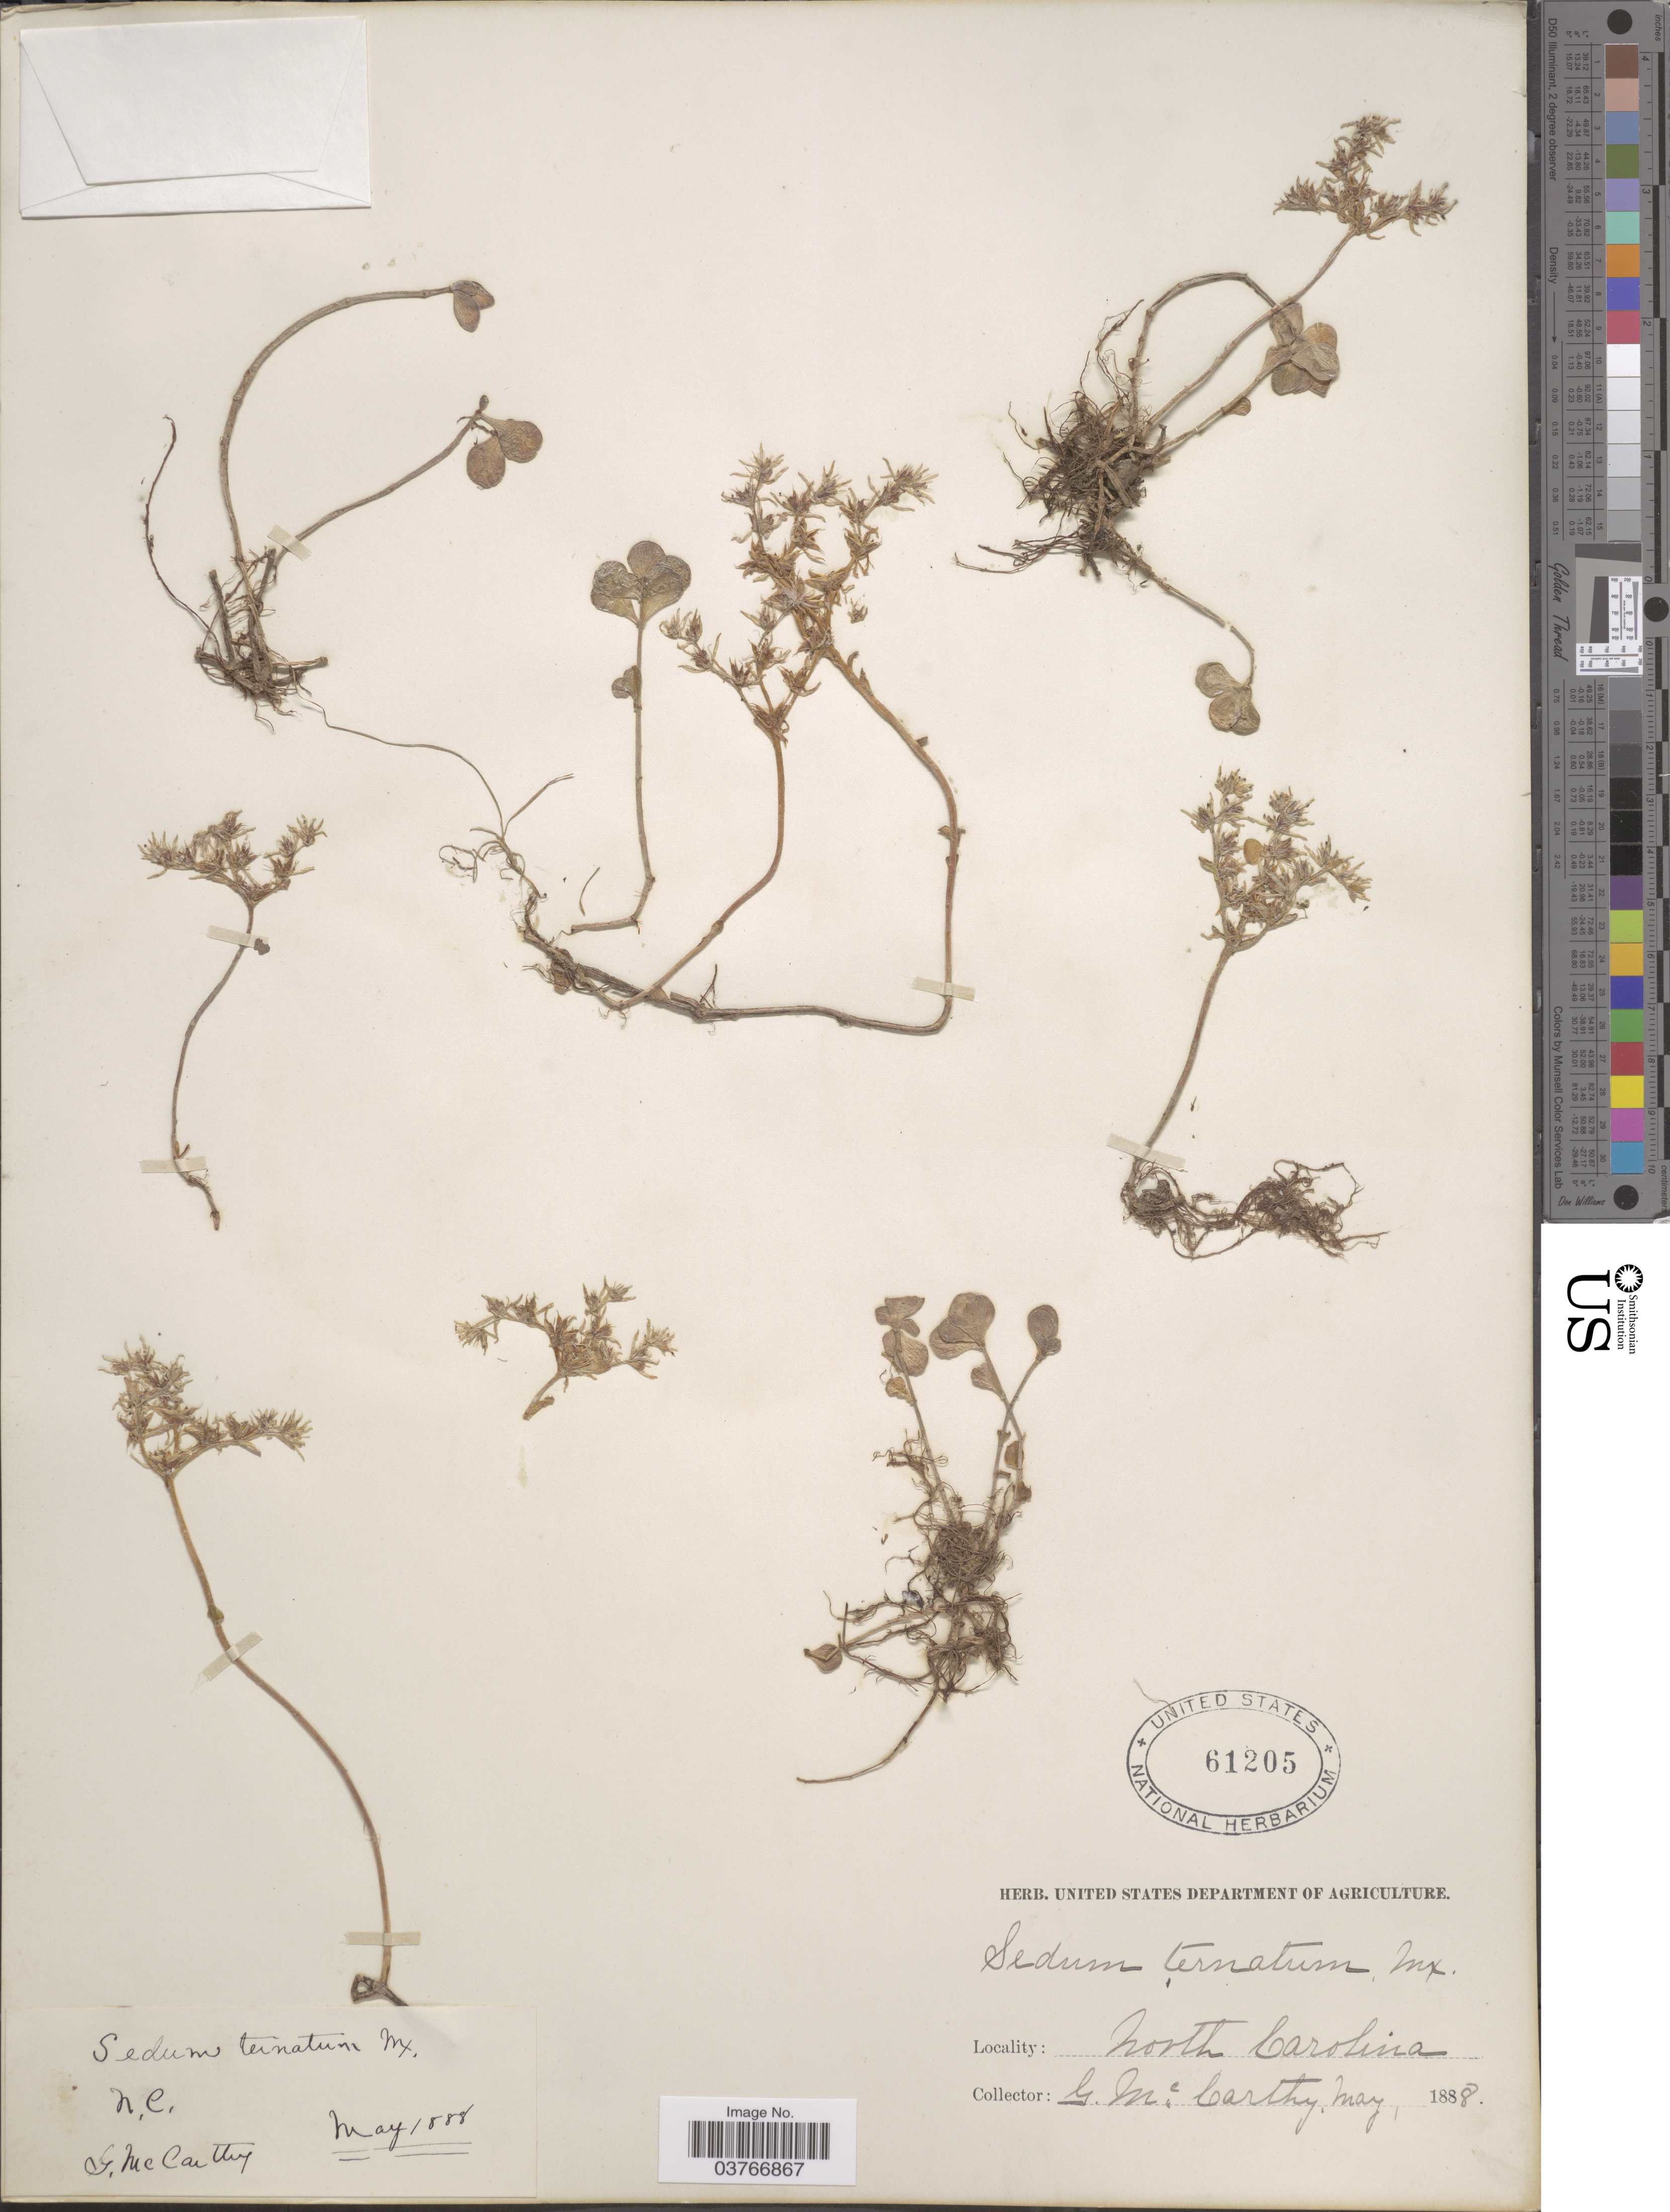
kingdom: Plantae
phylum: Tracheophyta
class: Magnoliopsida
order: Saxifragales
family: Crassulaceae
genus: Sedum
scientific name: Sedum ternatum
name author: Michx.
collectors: G. McCarthy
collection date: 1888-05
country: United States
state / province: North Carolina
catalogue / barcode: US 61205